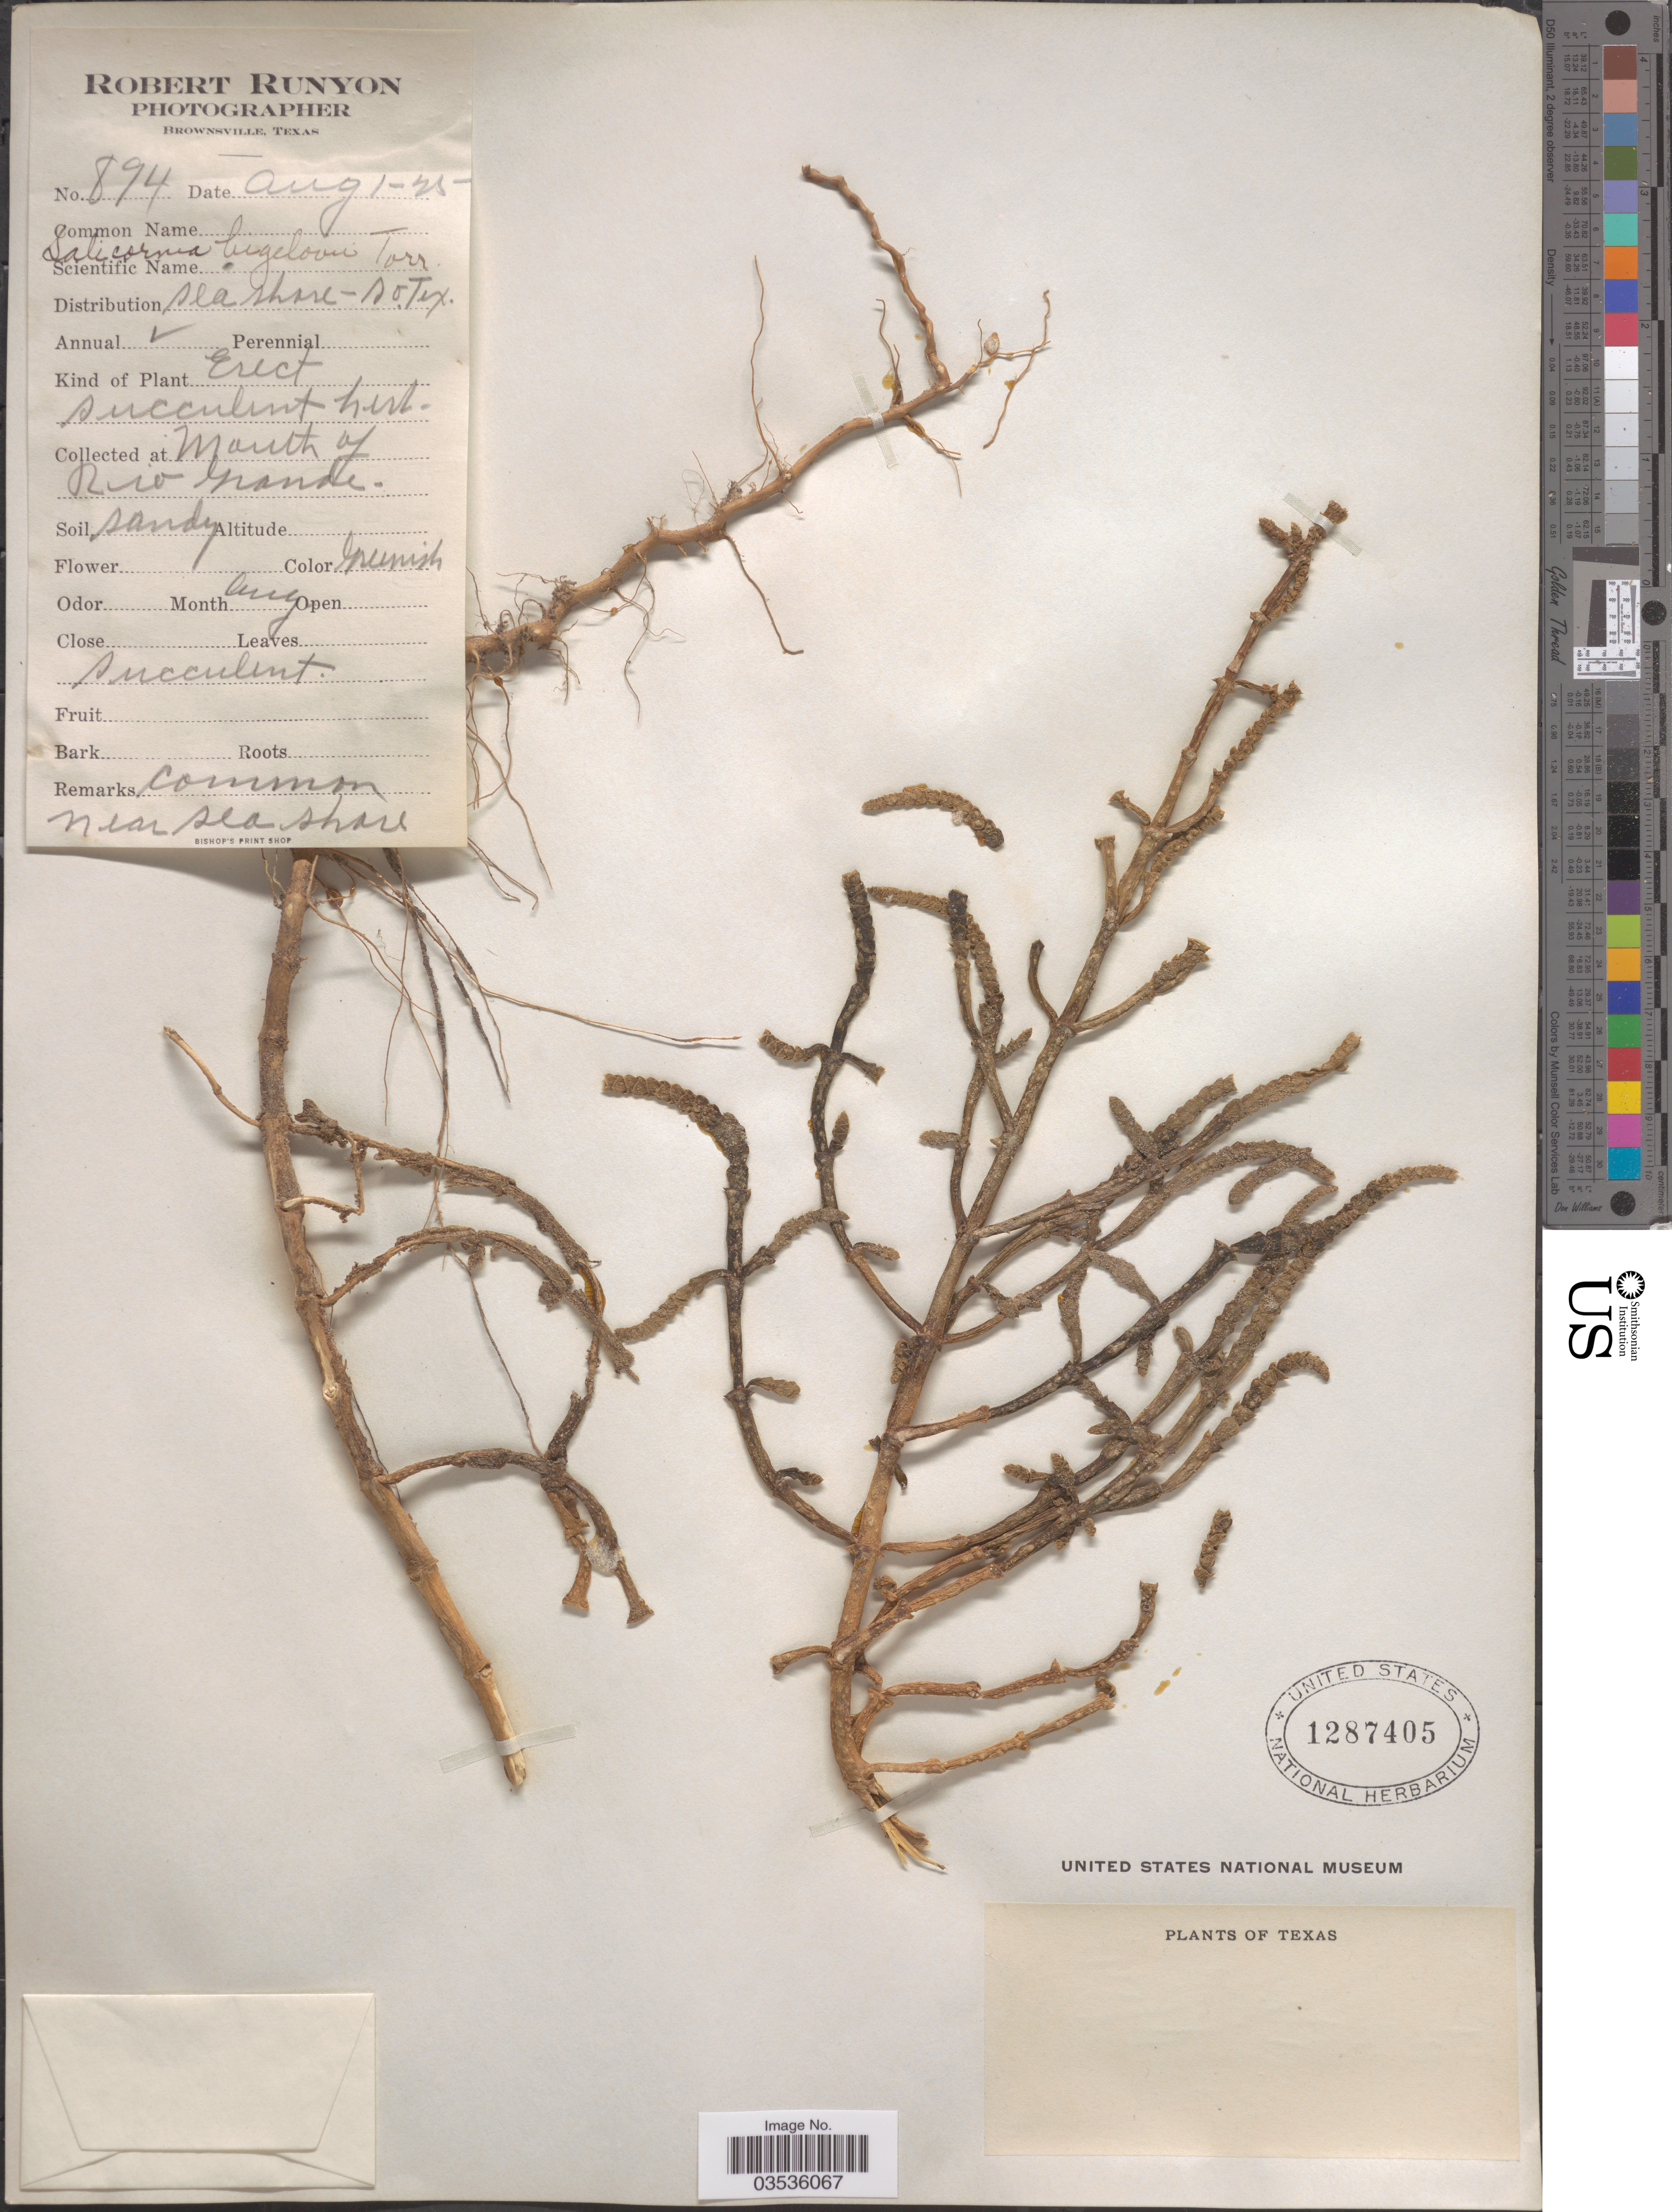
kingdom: Plantae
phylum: Tracheophyta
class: Magnoliopsida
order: Caryophyllales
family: Amaranthaceae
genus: Salicornia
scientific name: Salicornia bigelovii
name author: Torr.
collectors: R. Runyon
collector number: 894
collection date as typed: Transcribed d/m/y: 1/8/25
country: United States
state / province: Texas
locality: Mouth of Rio Grande.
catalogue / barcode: US 1287405